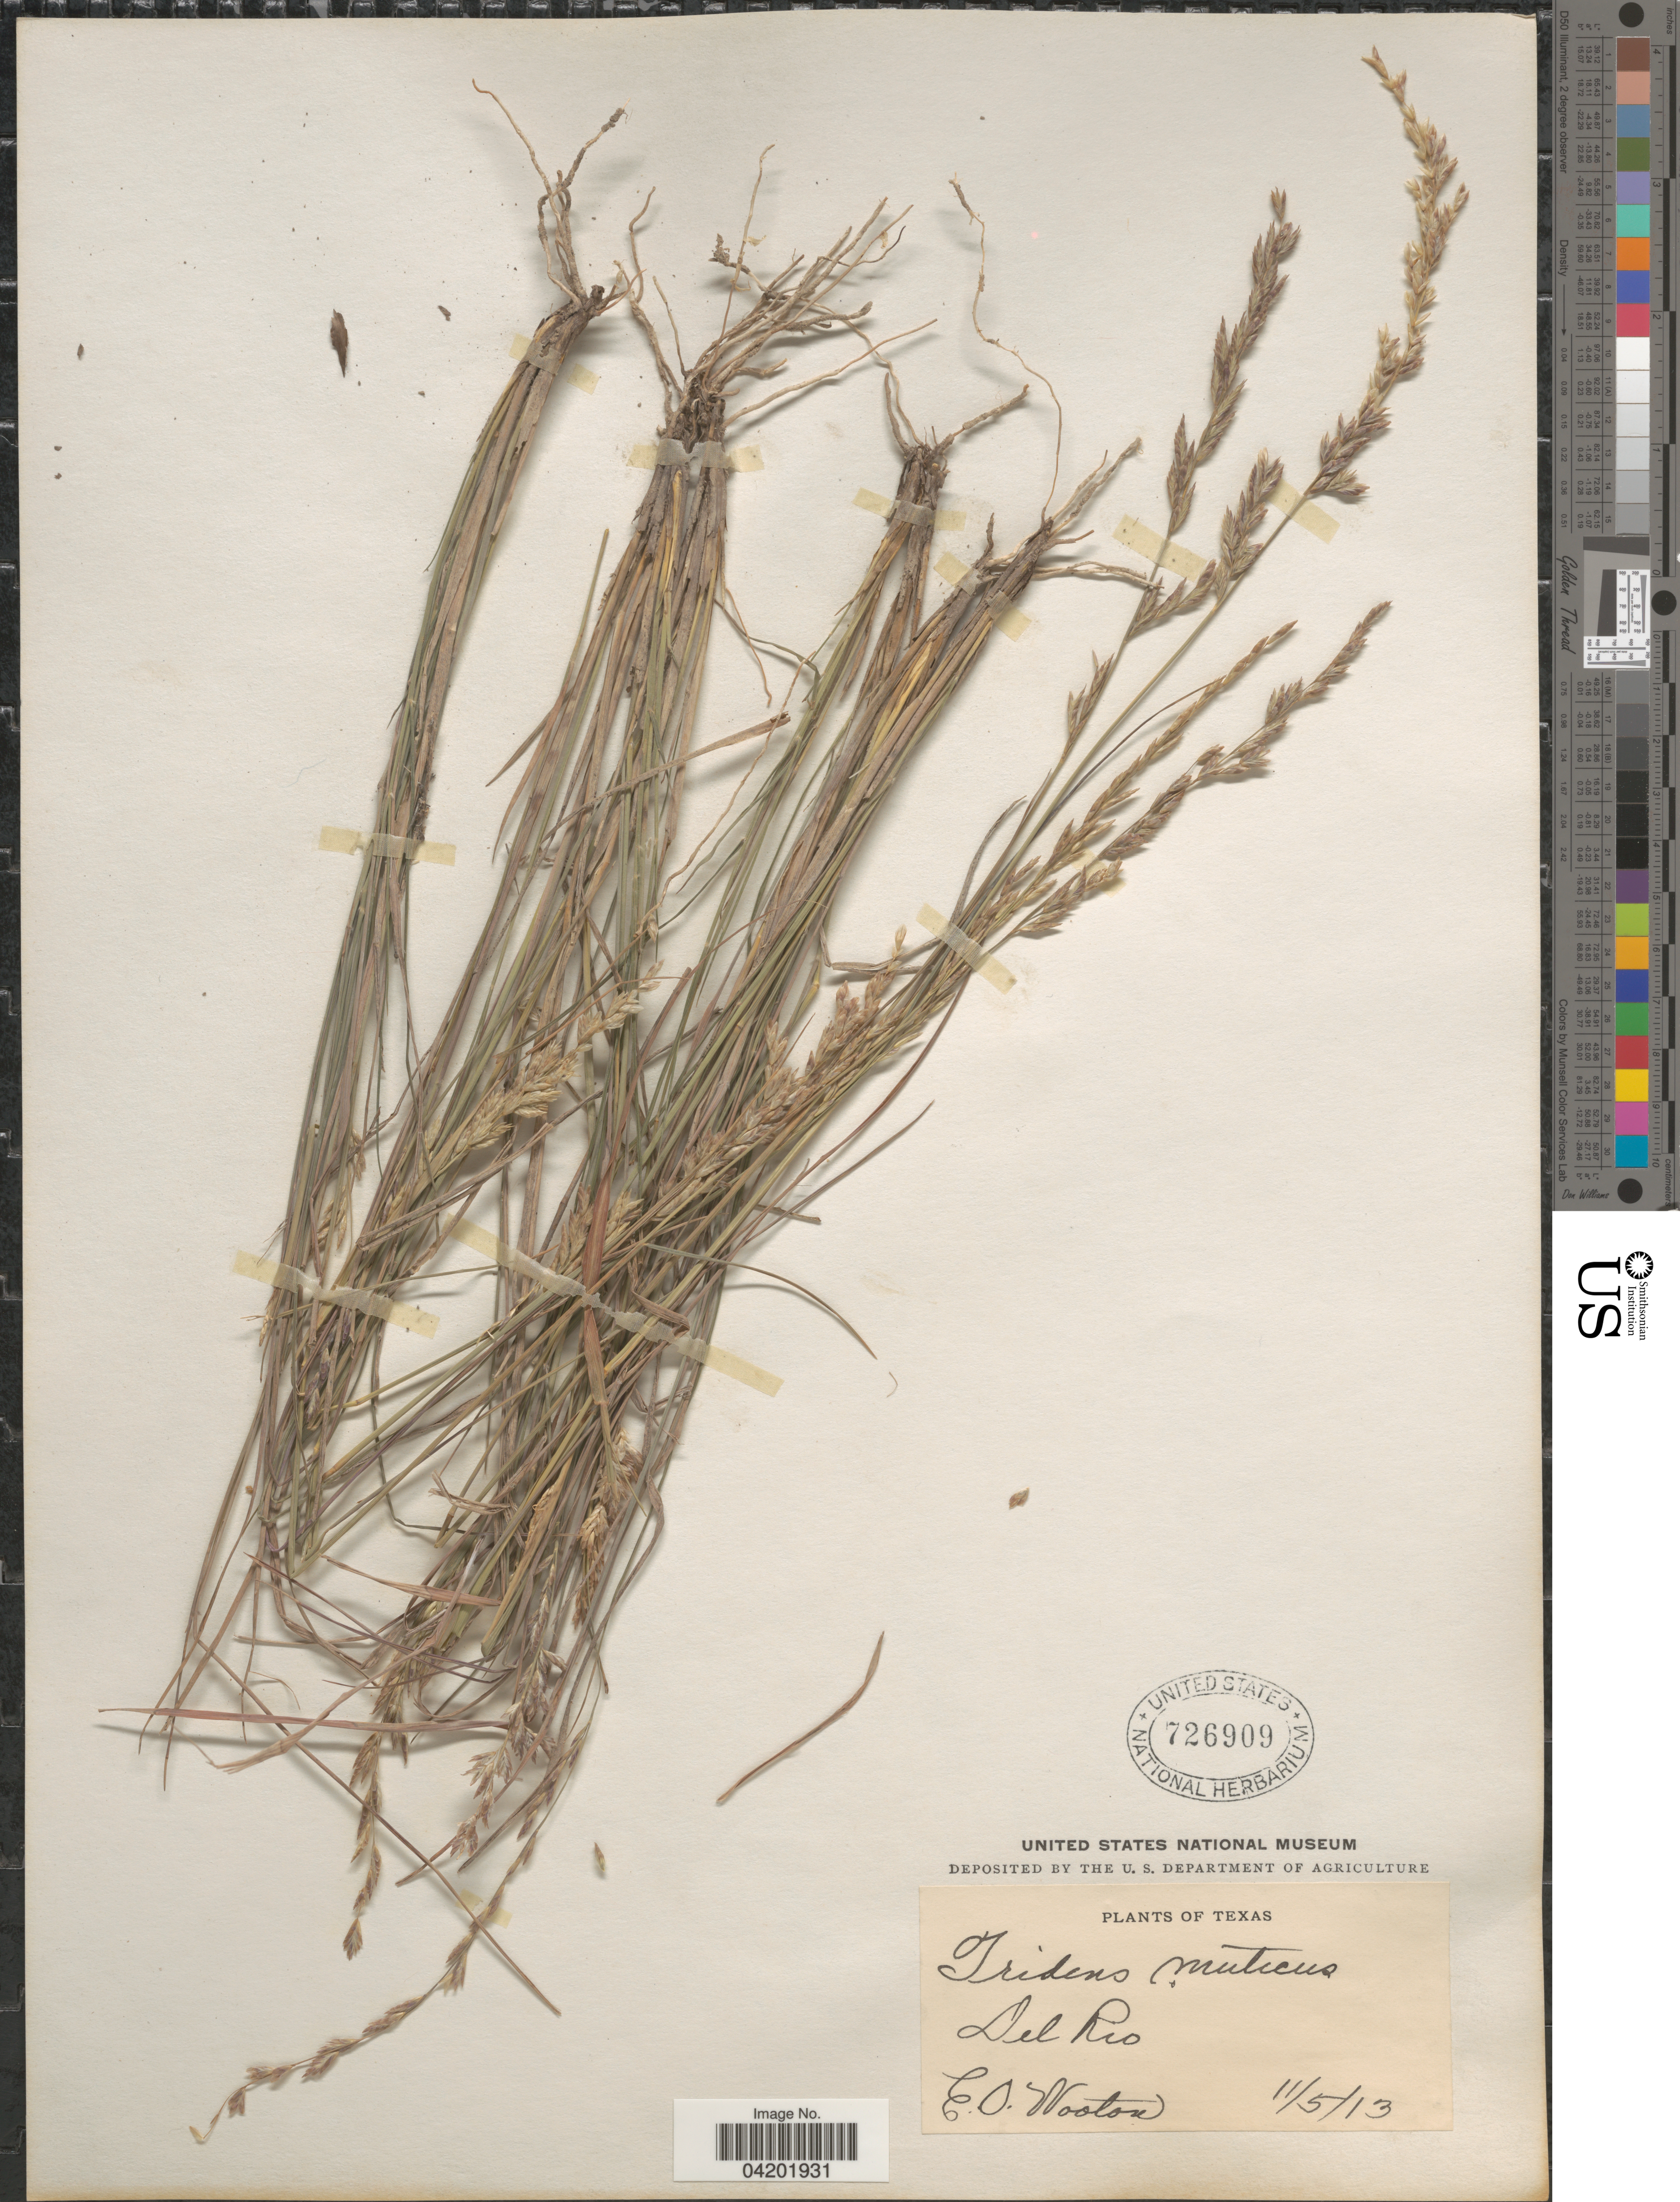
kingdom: Plantae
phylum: Tracheophyta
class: Liliopsida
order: Poales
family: Poaceae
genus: Tridentopsis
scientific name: Tridentopsis mutica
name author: (Torr.) P.M. Peterson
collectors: E. O. Wooton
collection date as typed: Transcribed d/m/y: 5/11/13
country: United States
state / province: Texas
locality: Del Rio.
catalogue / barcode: US 726909